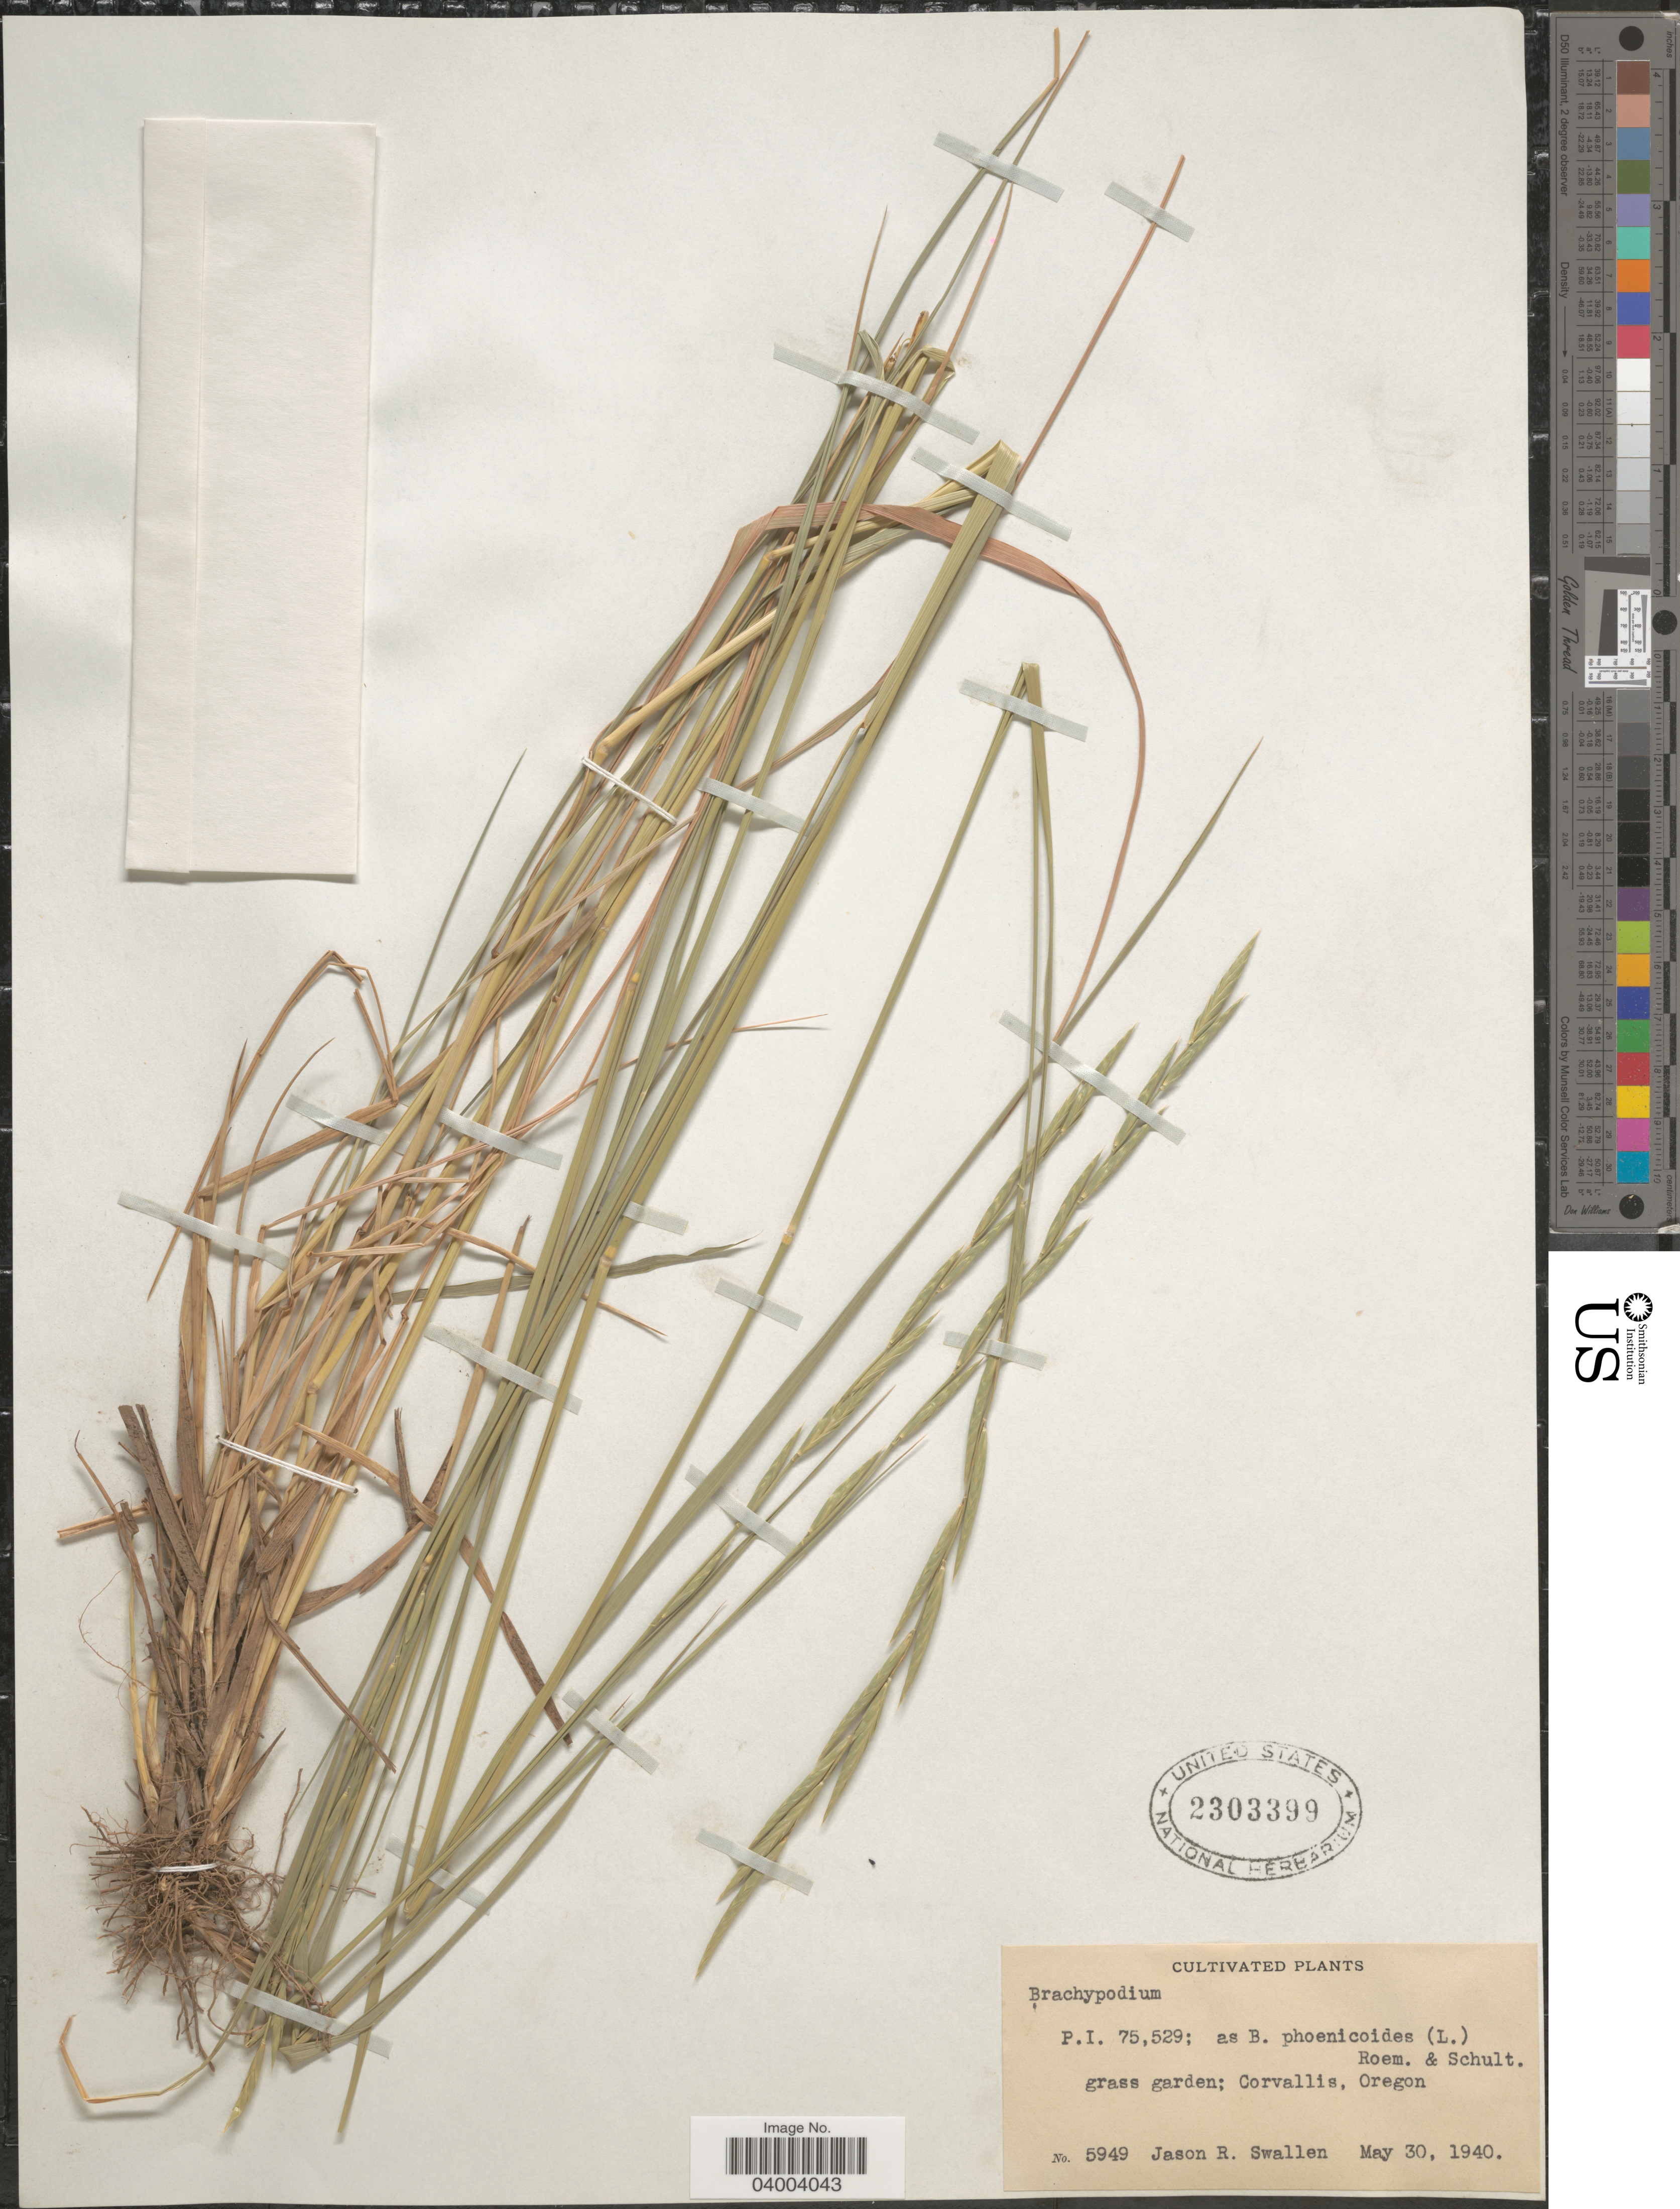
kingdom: Plantae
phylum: Tracheophyta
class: Liliopsida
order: Poales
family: Poaceae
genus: Brachypodium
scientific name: Brachypodium sp.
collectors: J. R. Swallen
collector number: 5949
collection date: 1940-05-30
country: United States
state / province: Oregon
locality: Corvallis.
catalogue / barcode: US 2303399